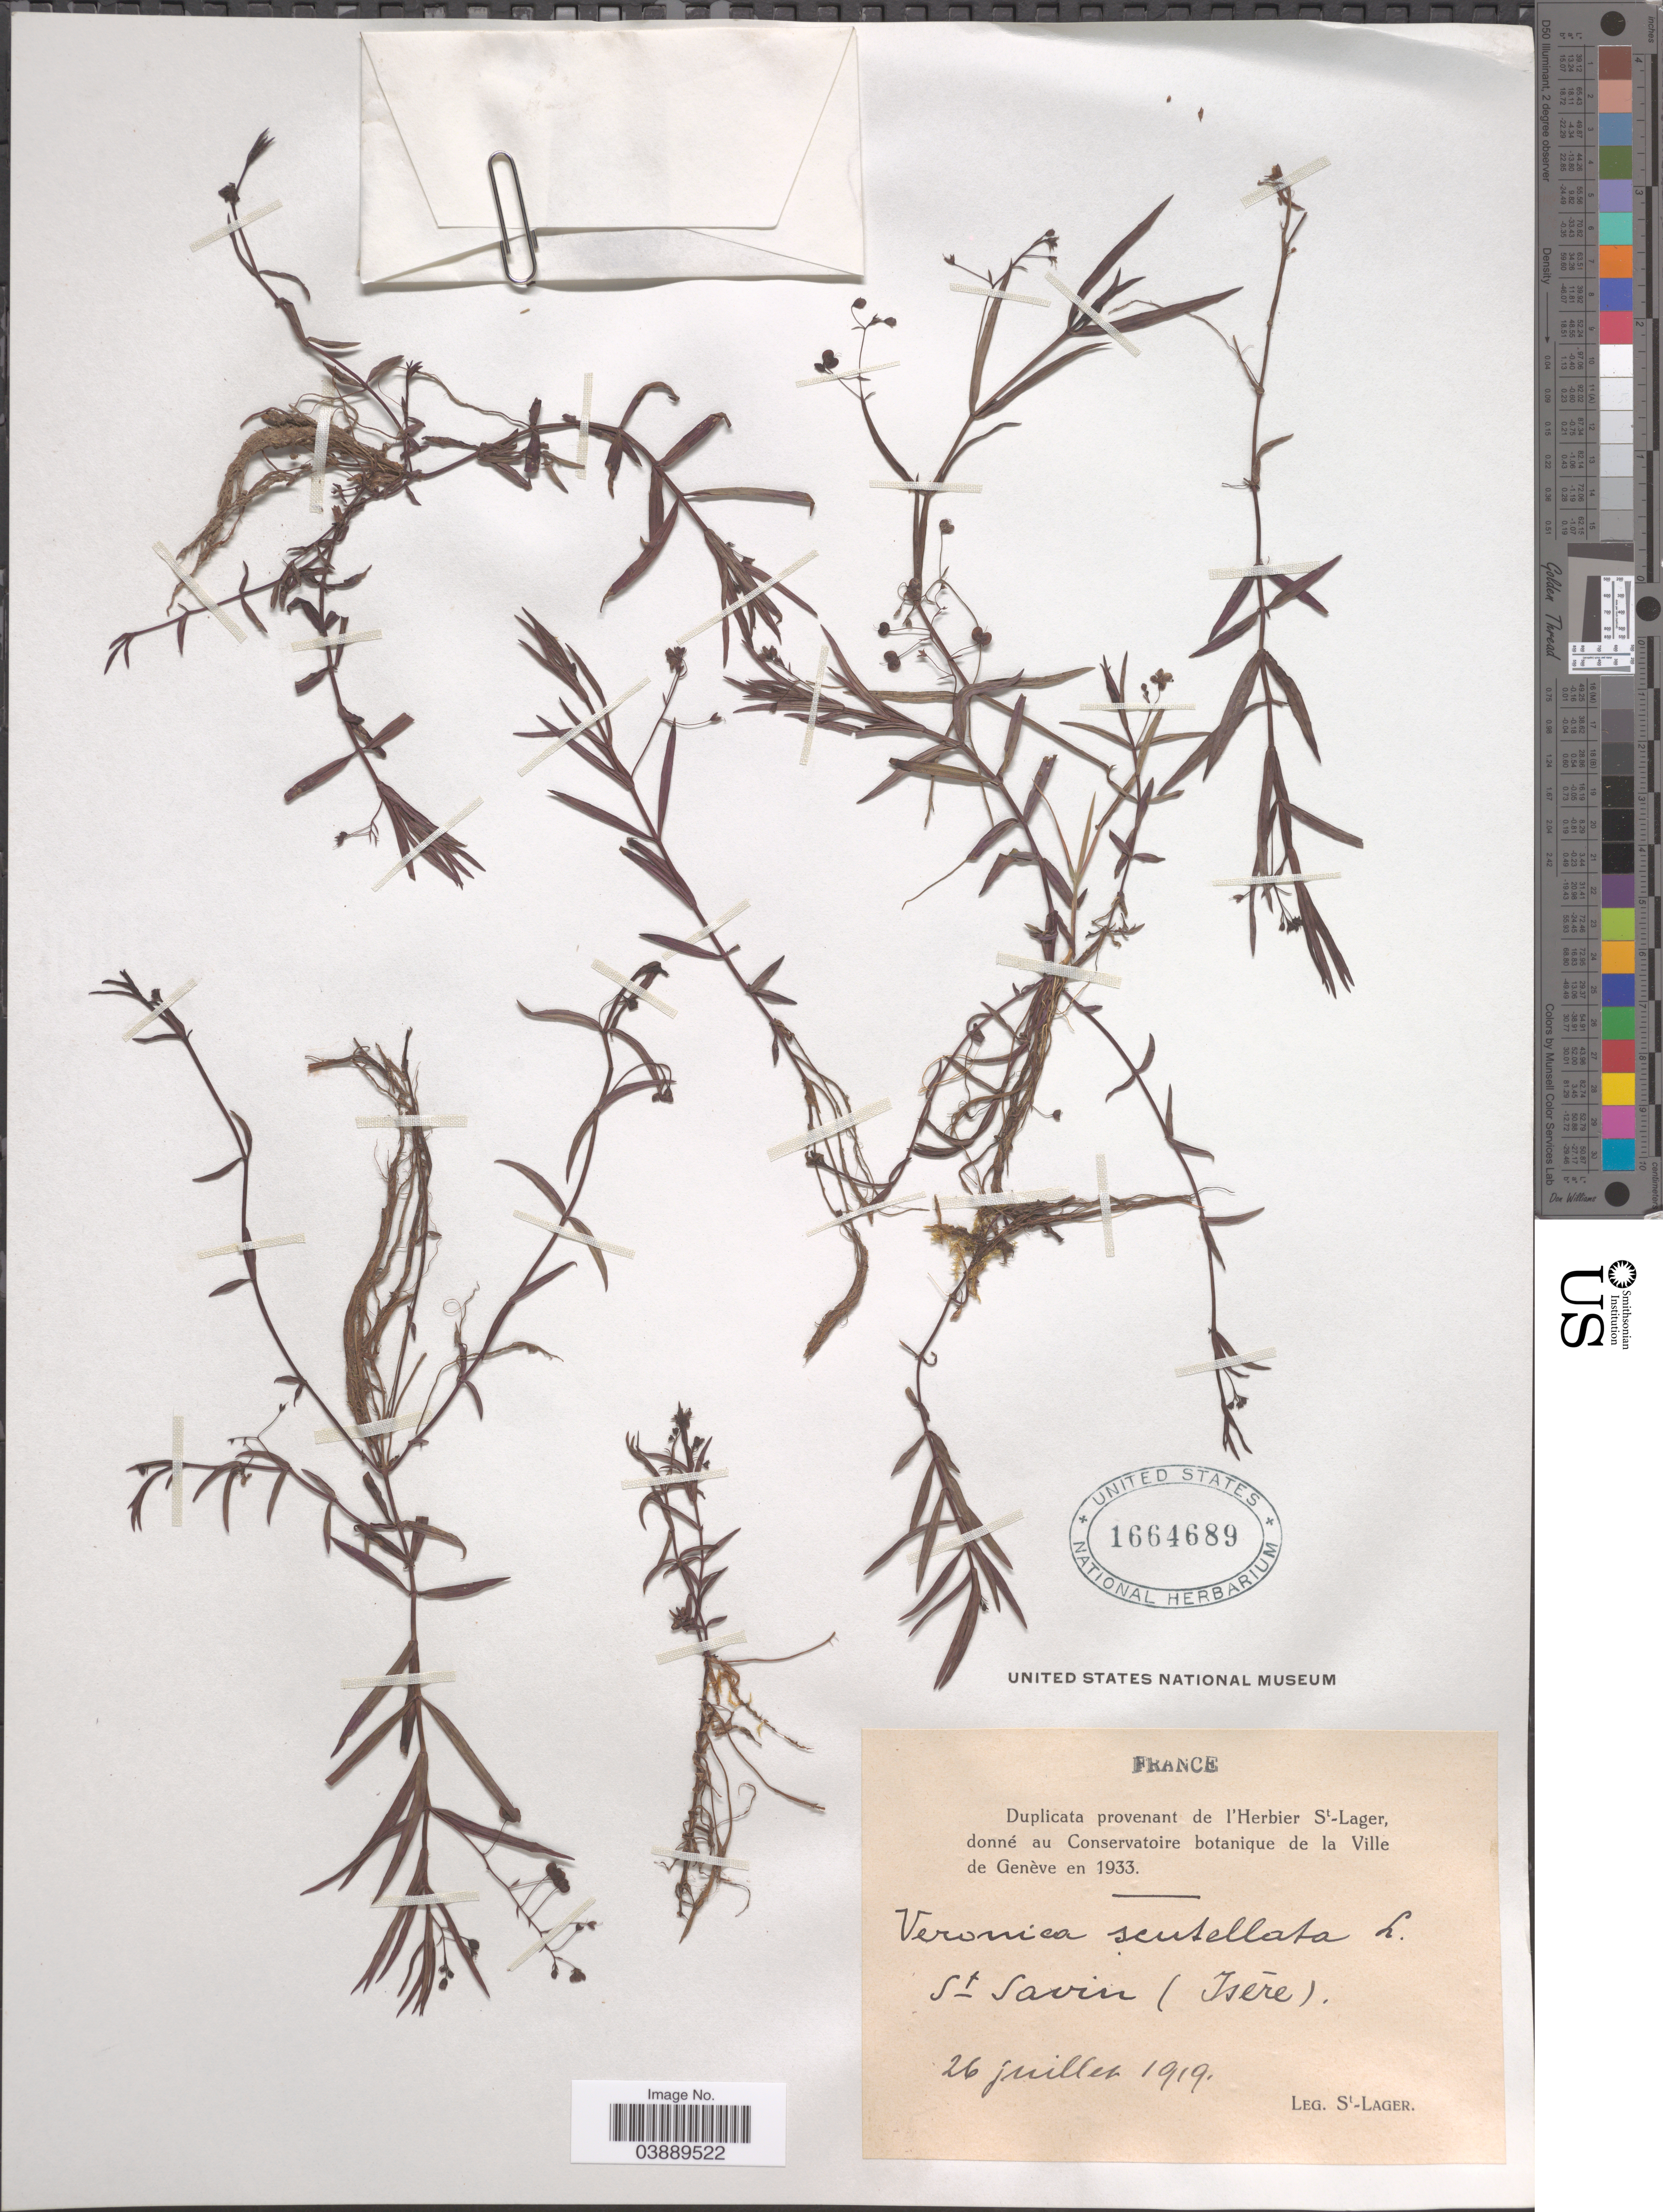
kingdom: Plantae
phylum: Tracheophyta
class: Magnoliopsida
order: Lamiales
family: Plantaginaceae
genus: Veronica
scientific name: Veronica scutellata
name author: L.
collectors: -. St. Lager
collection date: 1919-07-26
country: France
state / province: Auvergne-Rhône-Alpes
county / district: Isère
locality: St. Savin (Isére).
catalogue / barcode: US 1664689